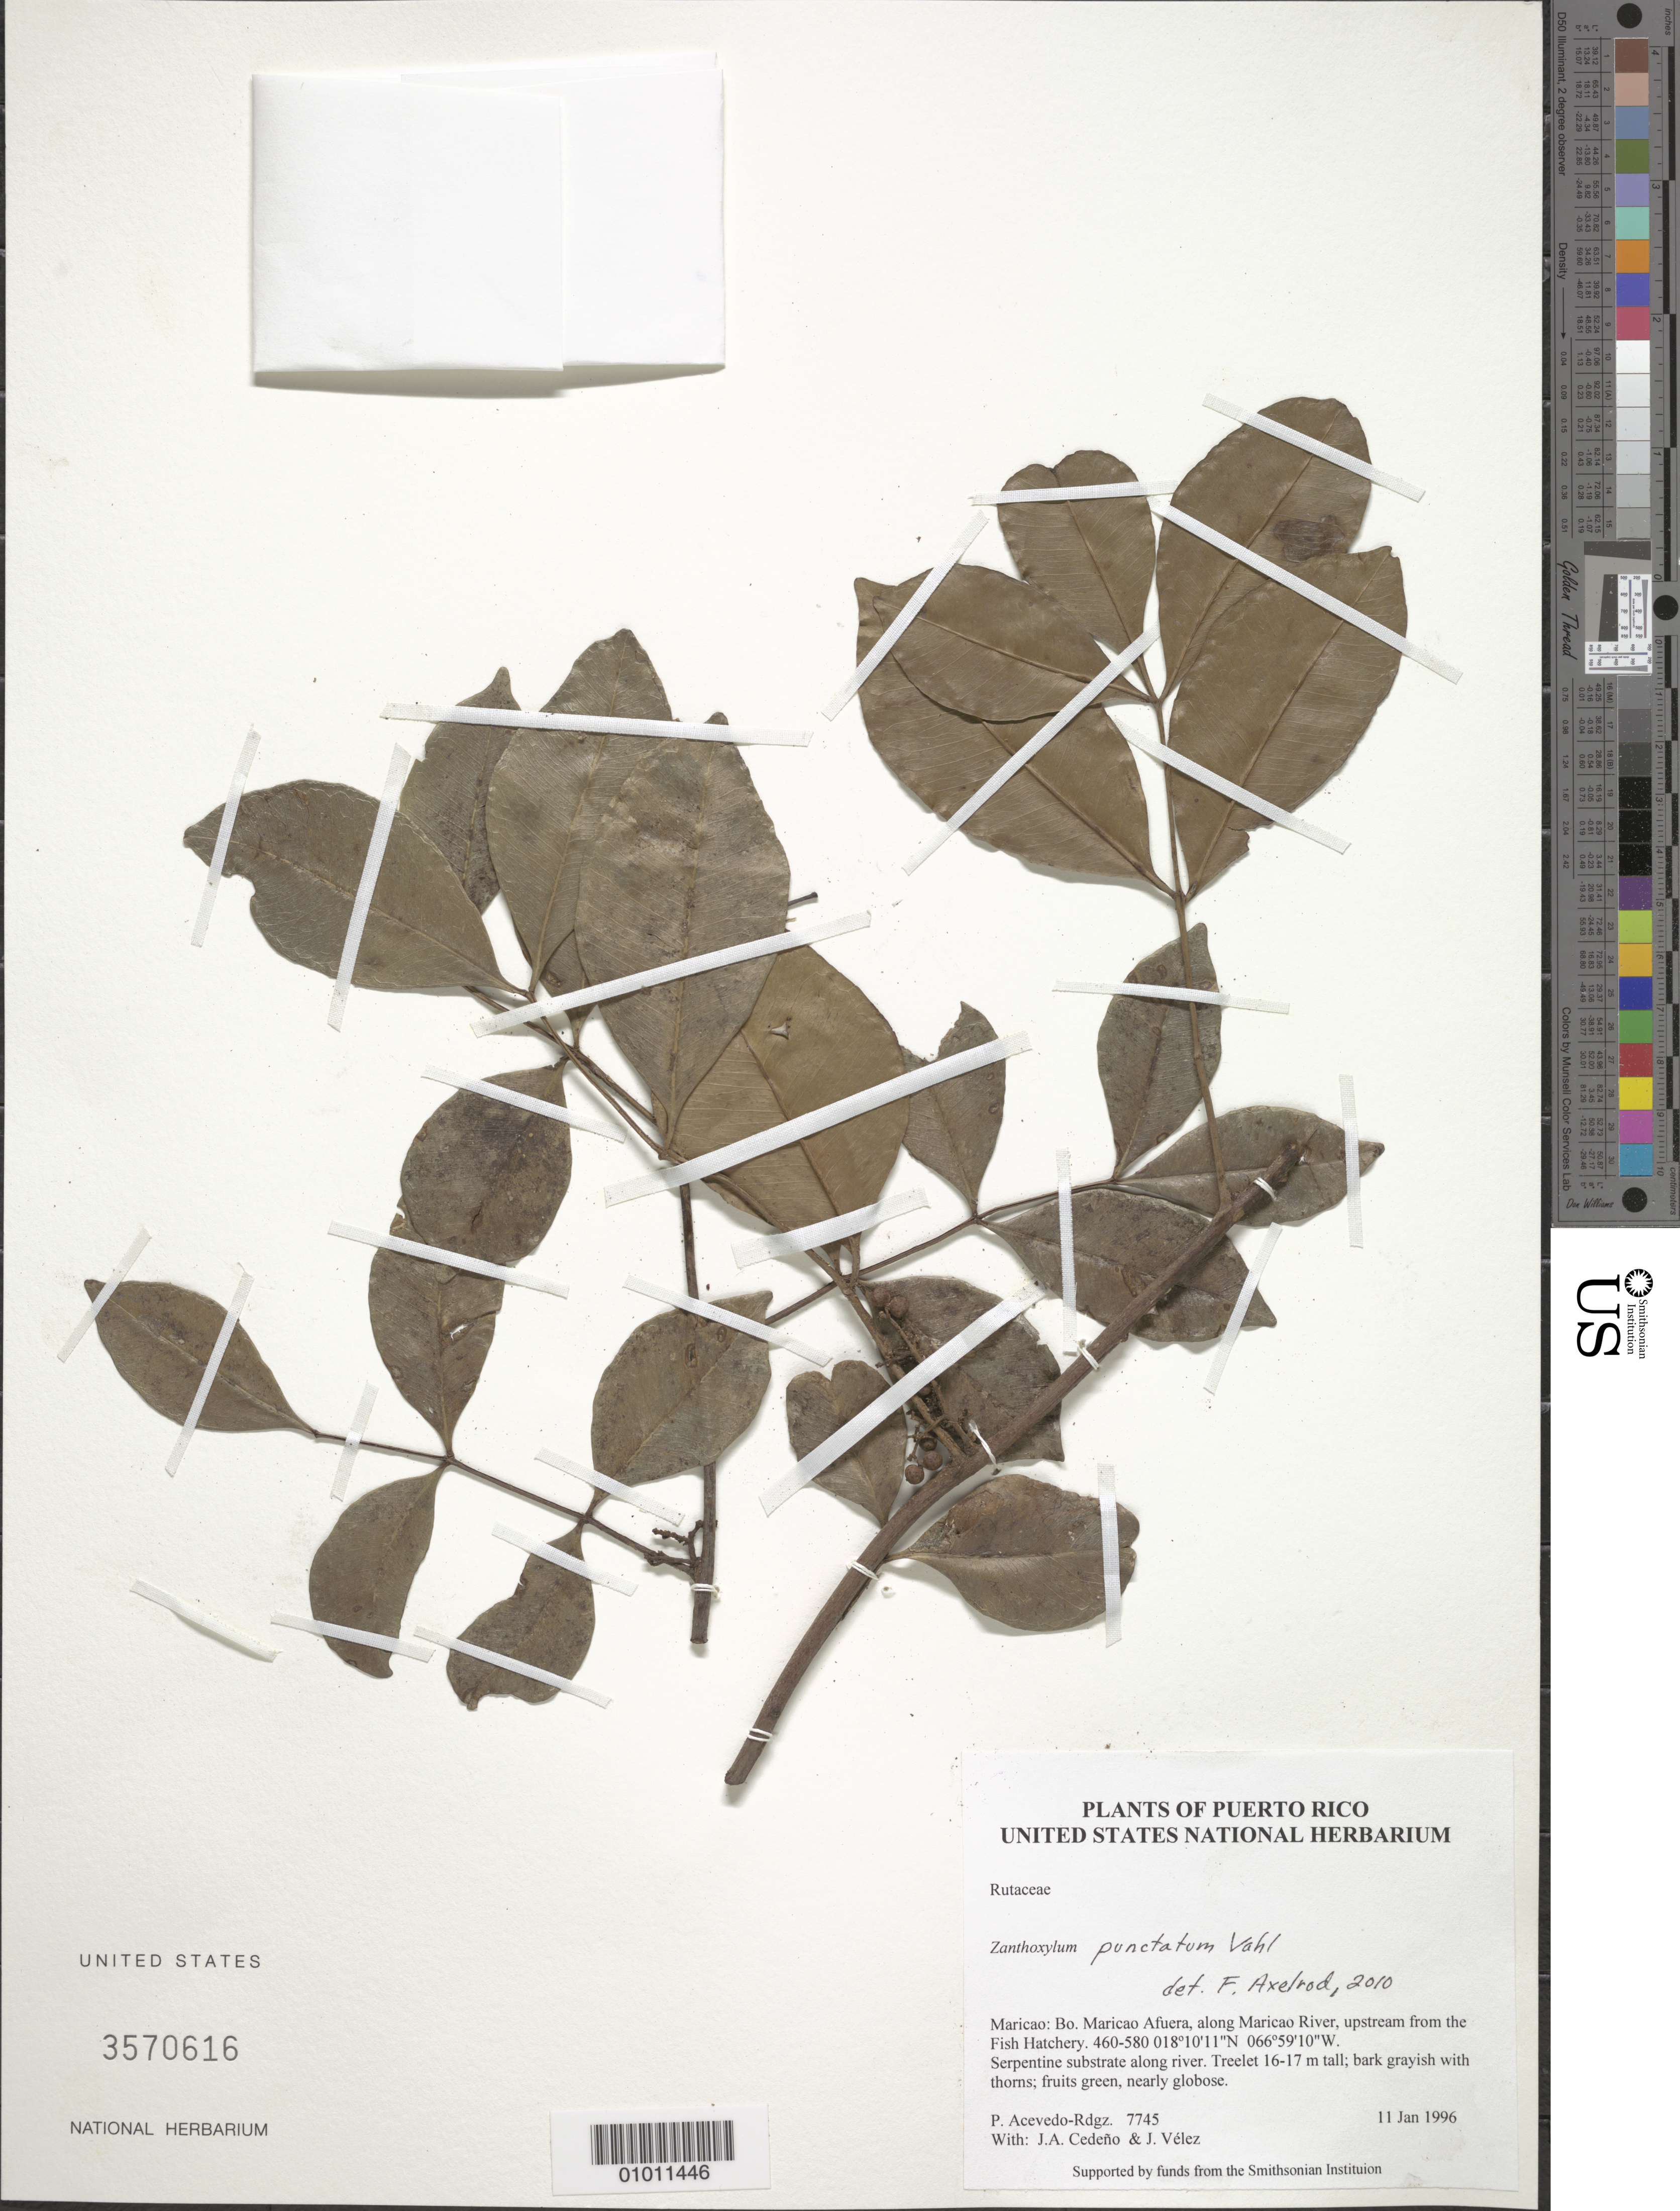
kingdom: Plantae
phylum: Tracheophyta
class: Magnoliopsida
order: Sapindales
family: Rutaceae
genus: Zanthoxylum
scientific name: Zanthoxylum punctatum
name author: Vahl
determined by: Axelrod, F. S.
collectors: P. Acevedo-Rodr., J. A. Cedeño M. & J. Vélez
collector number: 7745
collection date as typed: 11 Jan 1996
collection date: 1996-01-11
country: Puerto Rico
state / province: Maricao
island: Puerto Rico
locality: Maricao: Bo. Maricao Afuera, along Maricao River, upstream from the Fish Hatchery.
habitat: Serpentine substrate along river.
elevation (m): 460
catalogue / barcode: US 3570616